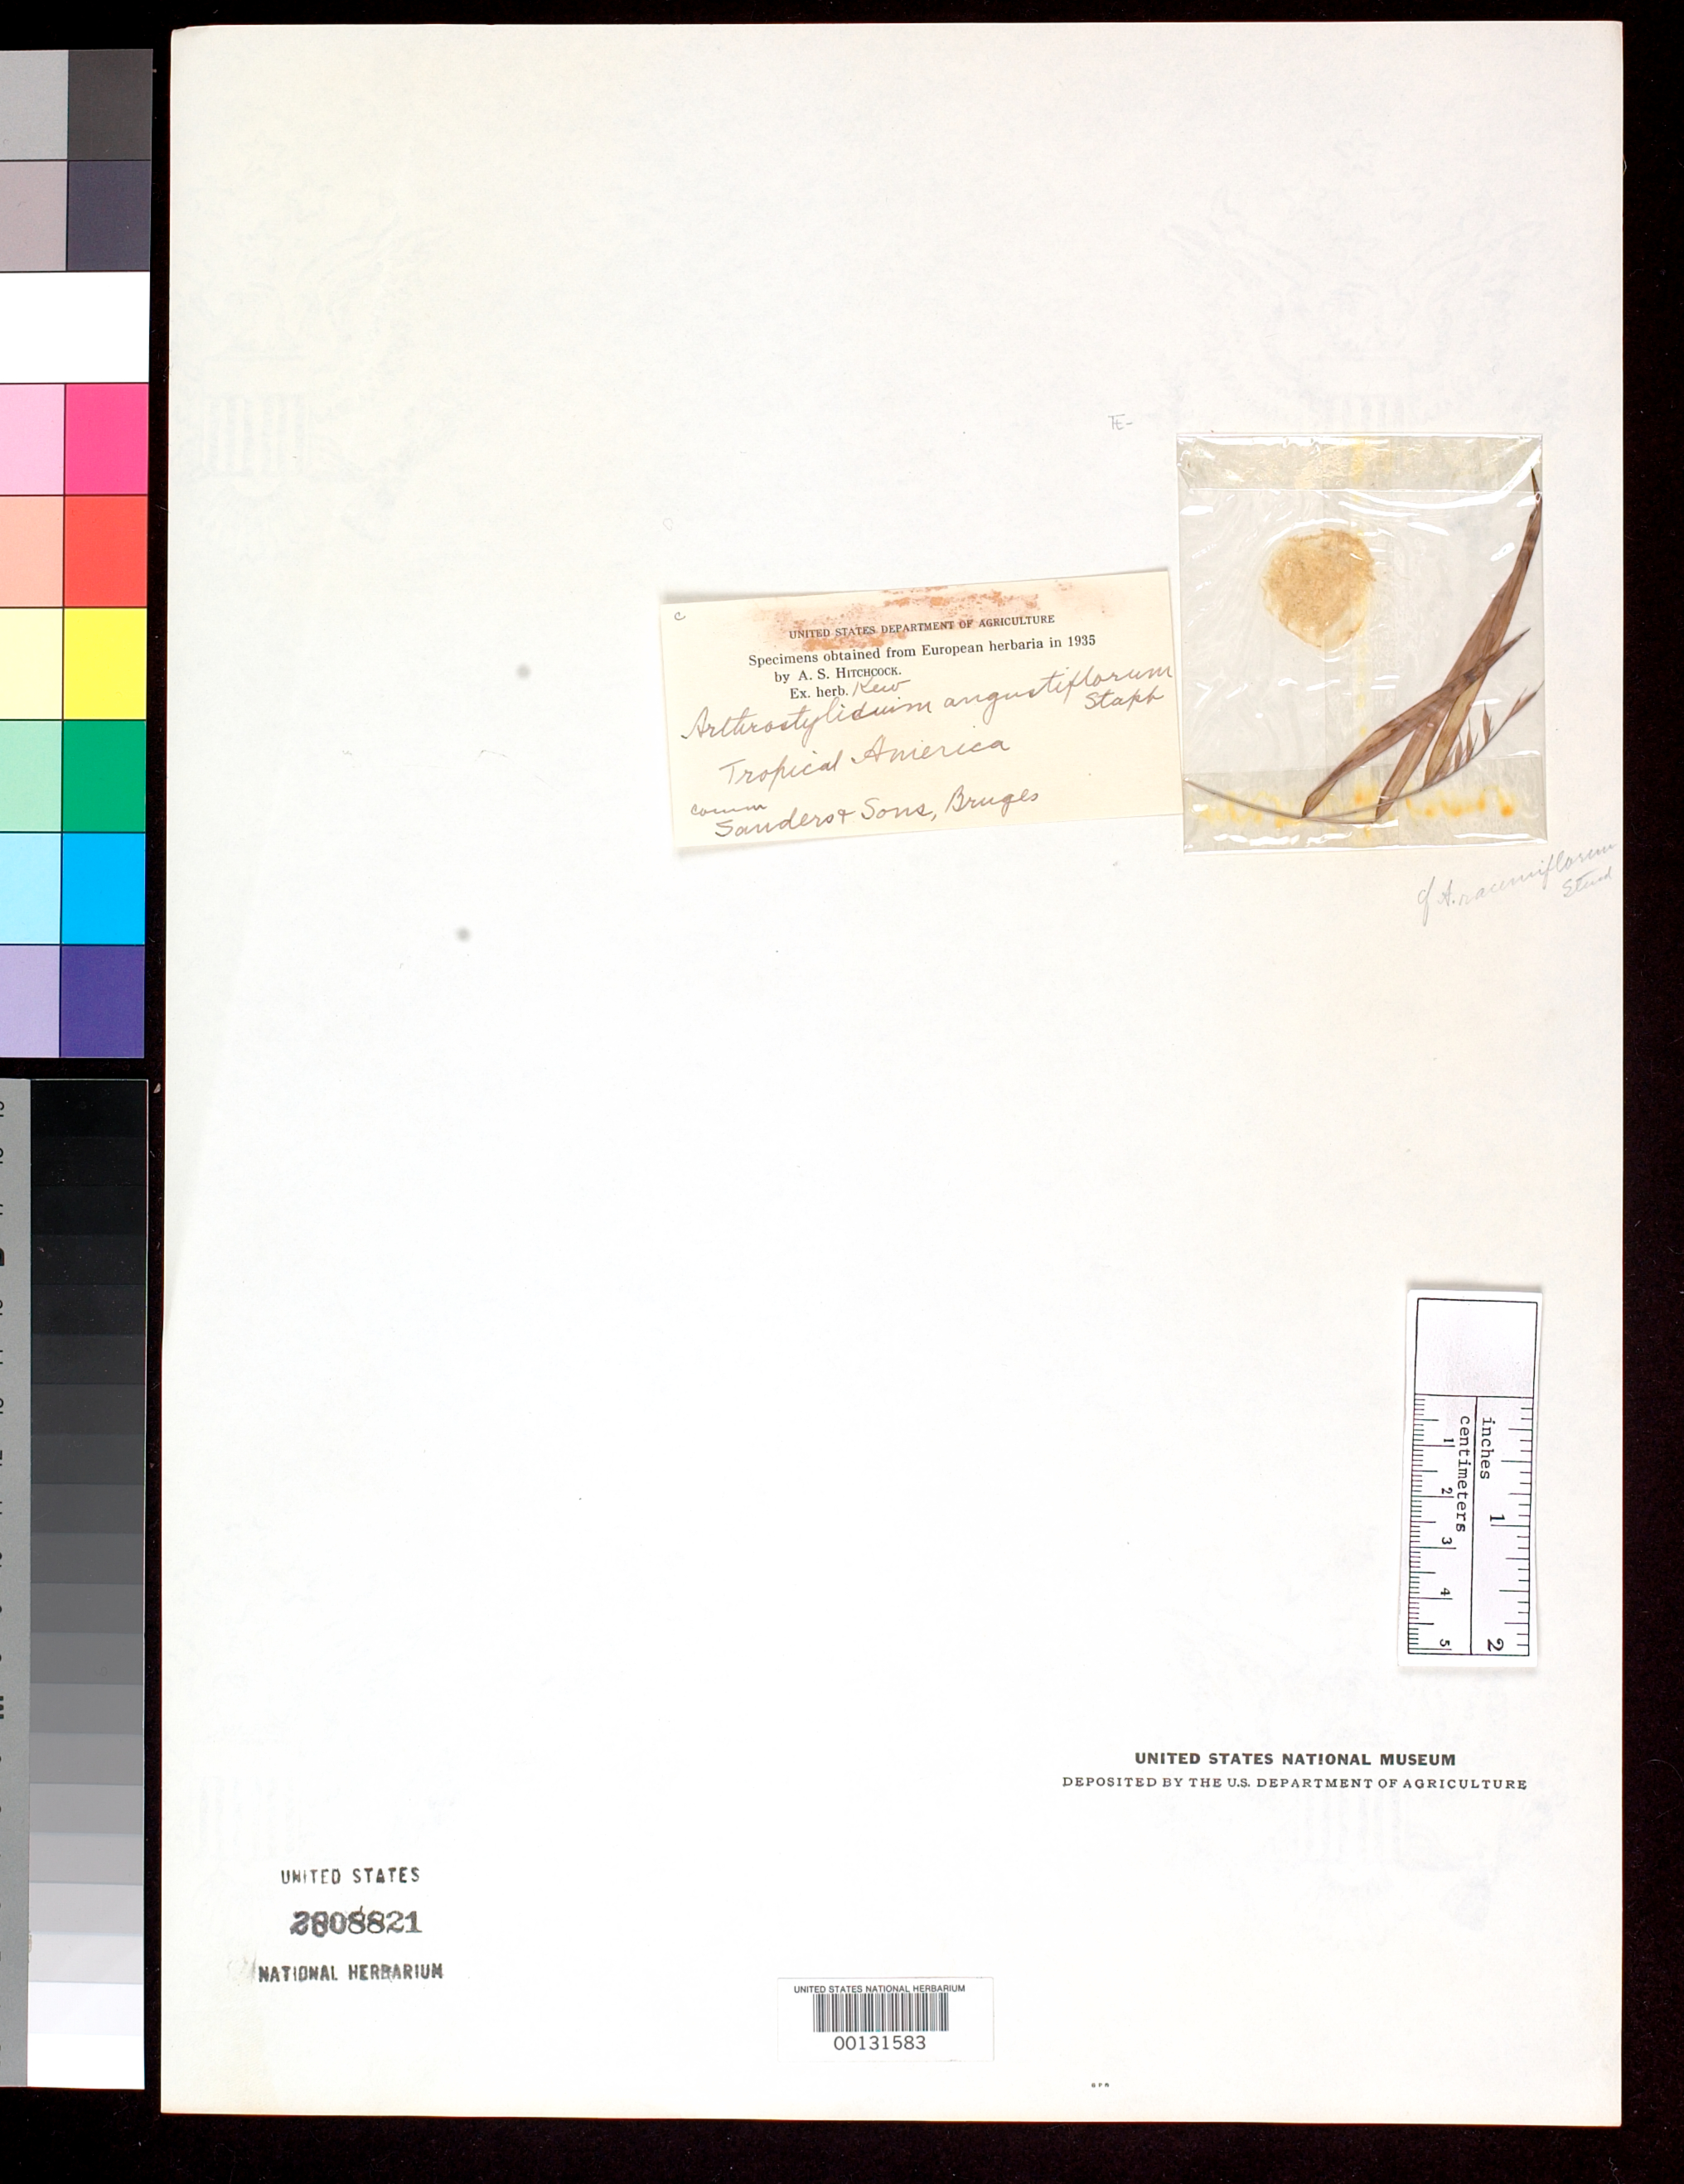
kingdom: Plantae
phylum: Tracheophyta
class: Liliopsida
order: Poales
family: Poaceae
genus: Arthrostylidium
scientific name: Arthrostylidium angustiflorum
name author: Stapf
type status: Type Collection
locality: Tropical America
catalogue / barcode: US 2808821